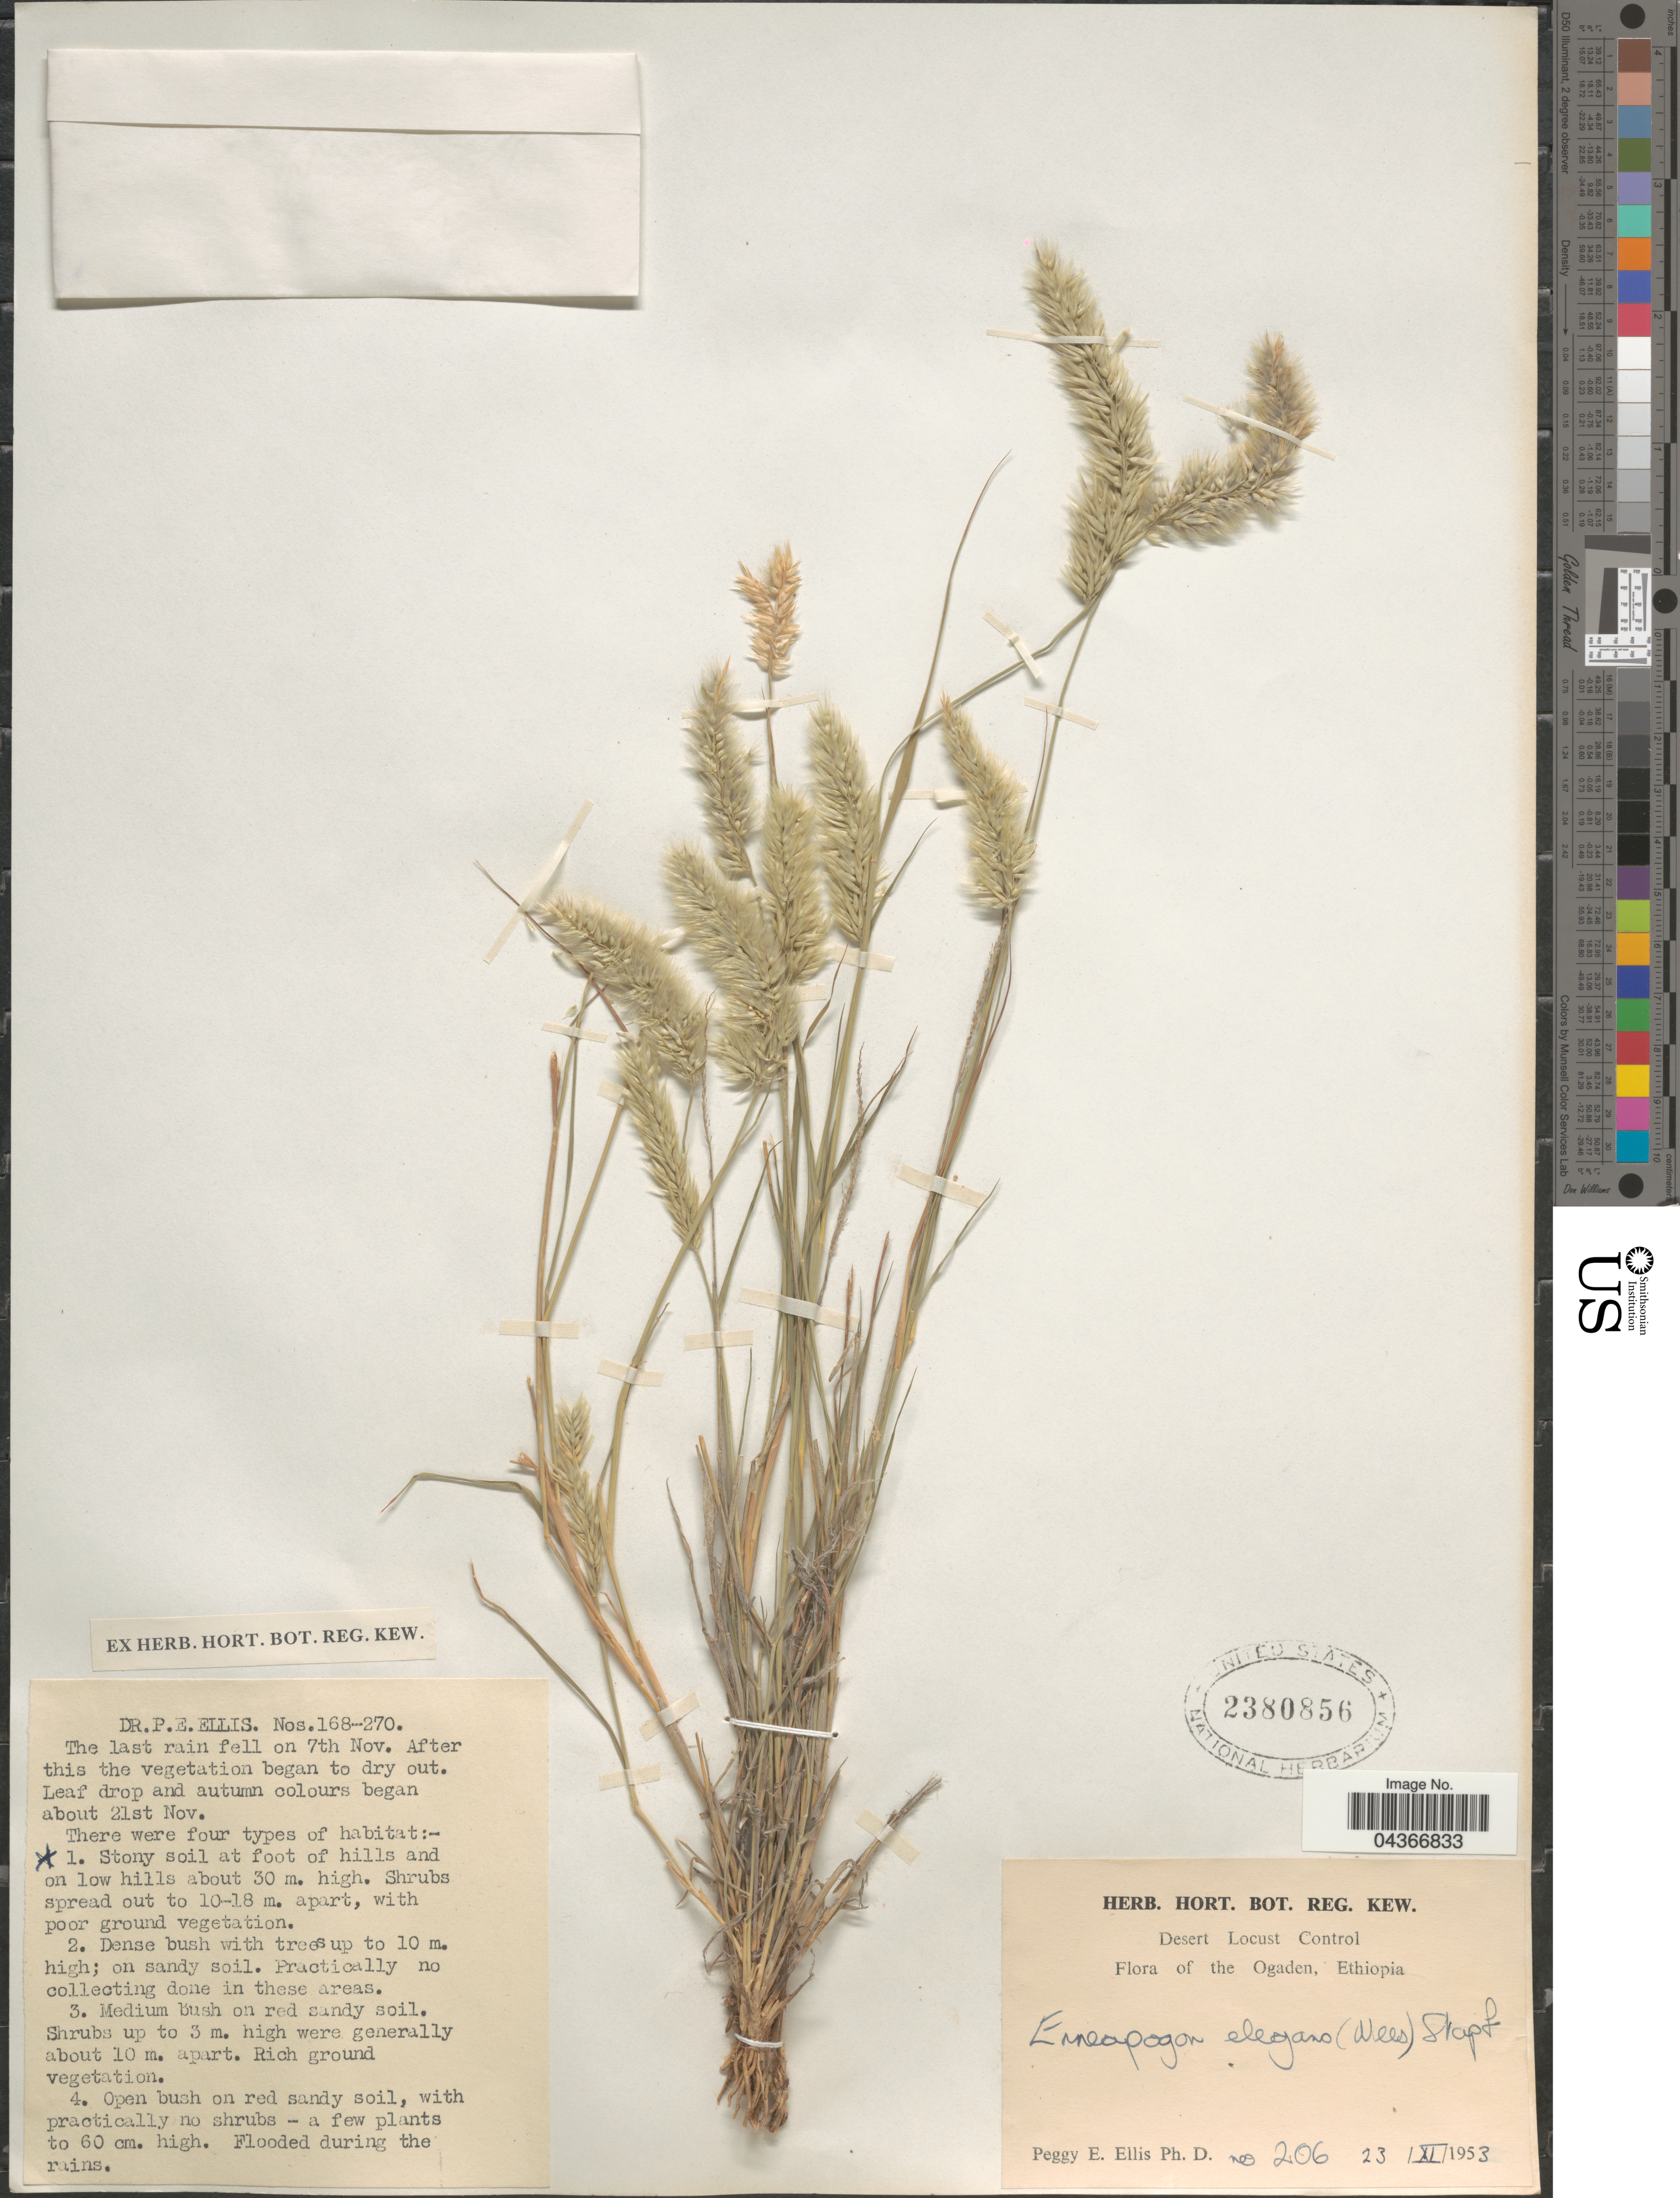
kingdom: Plantae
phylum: Tracheophyta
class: Liliopsida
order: Poales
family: Poaceae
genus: Enneapogon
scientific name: Enneapogon persicus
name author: Boiss.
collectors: P. Ellis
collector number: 206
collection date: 1953-11-23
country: Ethiopia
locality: The Ogaden.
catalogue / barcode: US 2380856